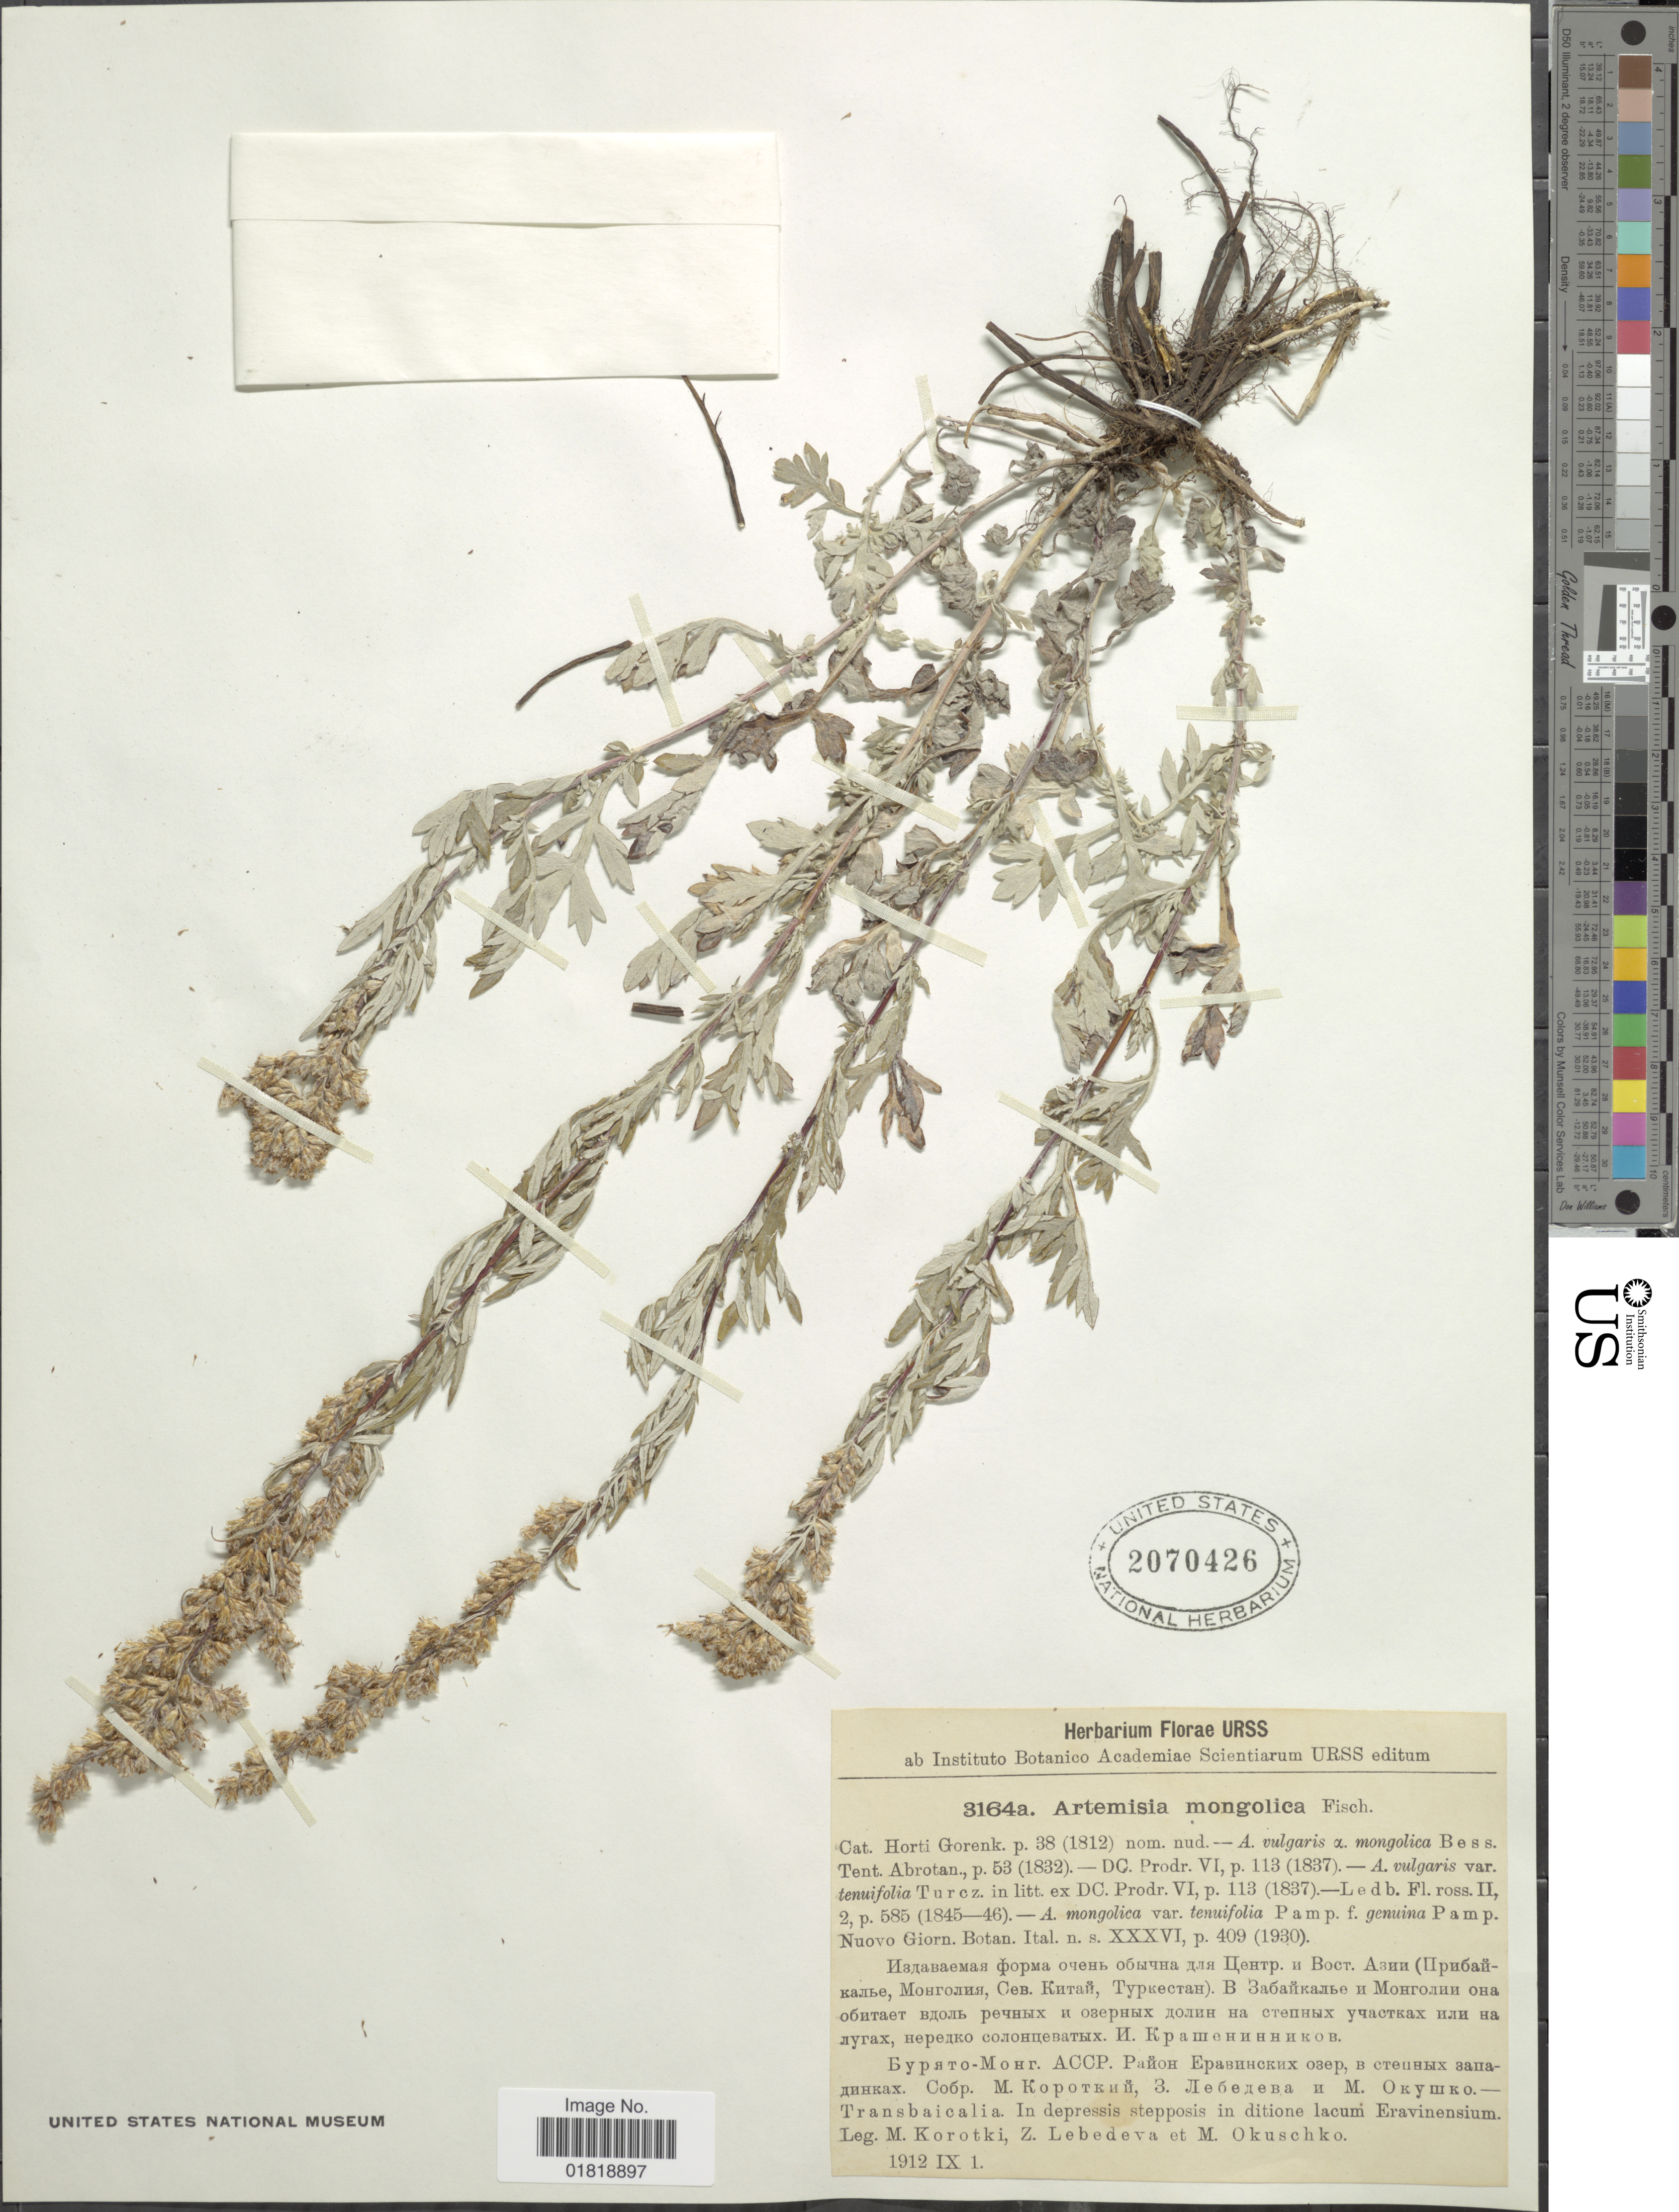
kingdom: Plantae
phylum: Tracheophyta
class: Magnoliopsida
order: Asterales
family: Asteraceae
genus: Artemisia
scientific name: Artemisia mongolica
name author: Fisch.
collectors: M. Korotky, Z. Lebedeva & M. Okuschko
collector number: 3164a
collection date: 1912-09-01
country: Russian Federation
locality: Transabicalia, in depressis stepposis in ditione lacum Eravinensium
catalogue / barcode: US 2070426